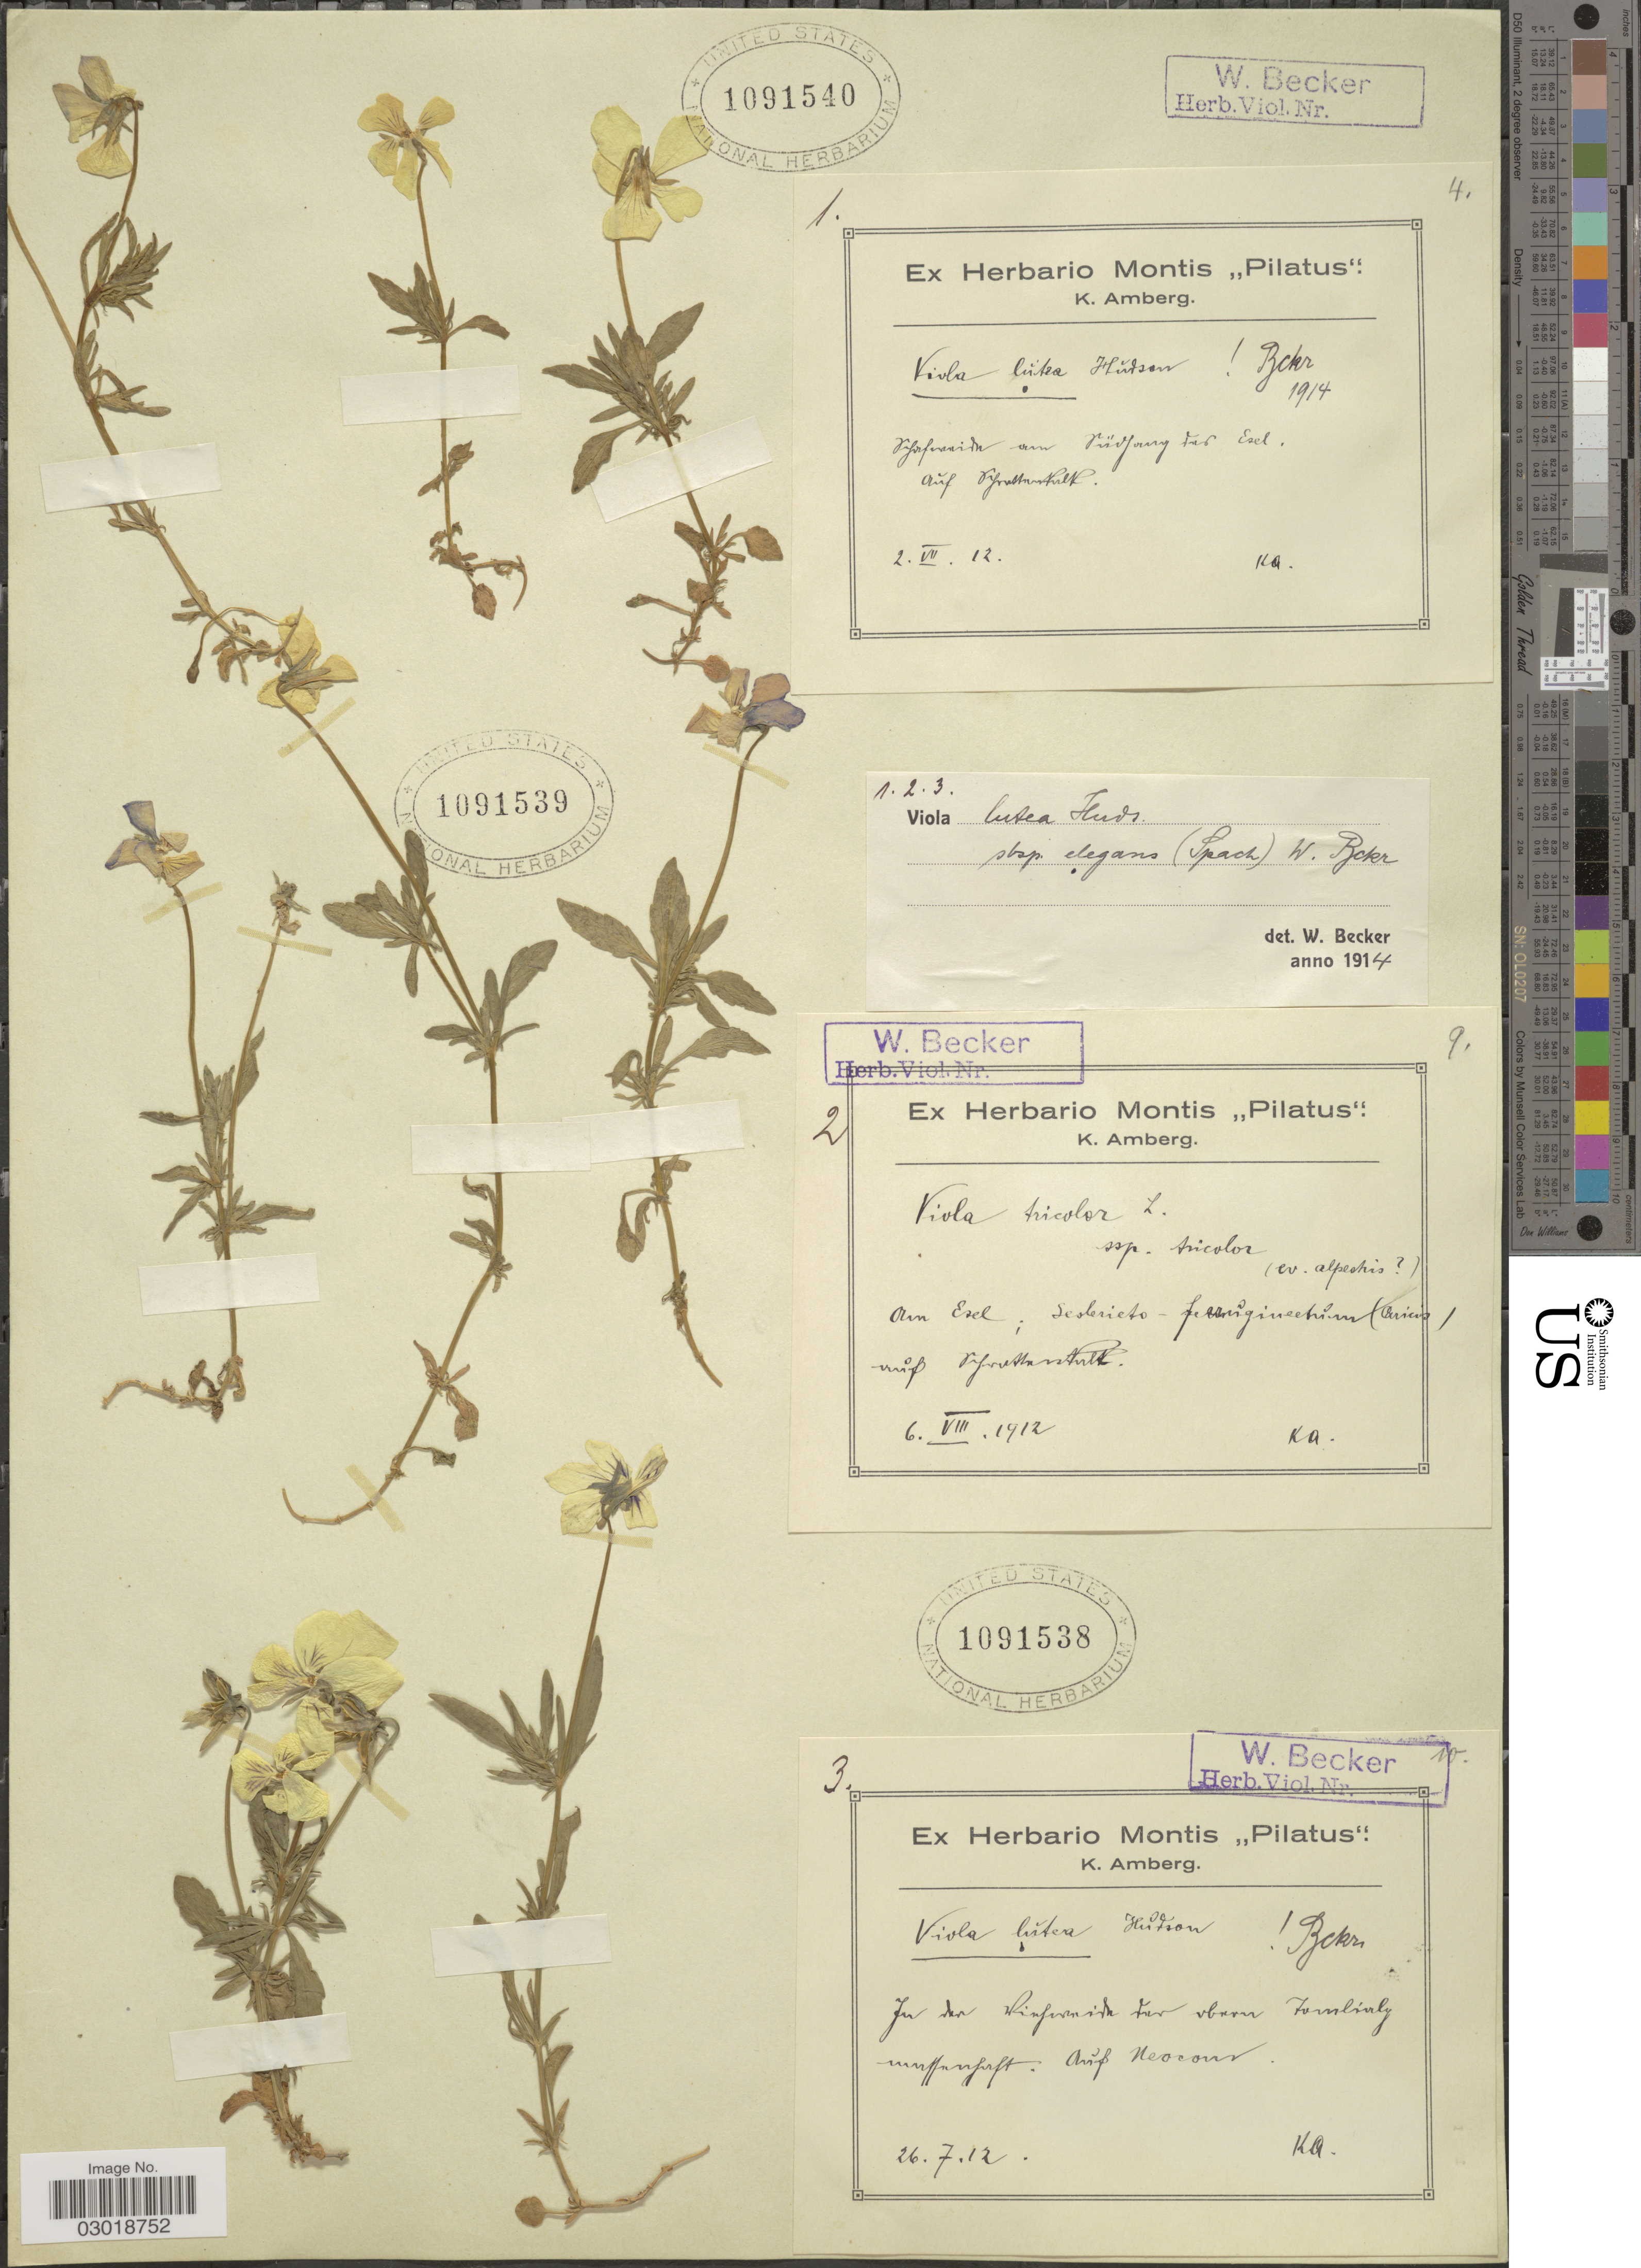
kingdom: Plantae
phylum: Tracheophyta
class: Magnoliopsida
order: Malpighiales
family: Violaceae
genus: Viola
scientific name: Viola lutea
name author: Huds.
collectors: K. Amberg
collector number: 2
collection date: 1912-08-06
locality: Oun[interpreted] Esel; Seslericto[interpreted] - ferrugineetim[interpreted] (Cericis[interpreted]) [illegible text].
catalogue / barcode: US 1091539-2